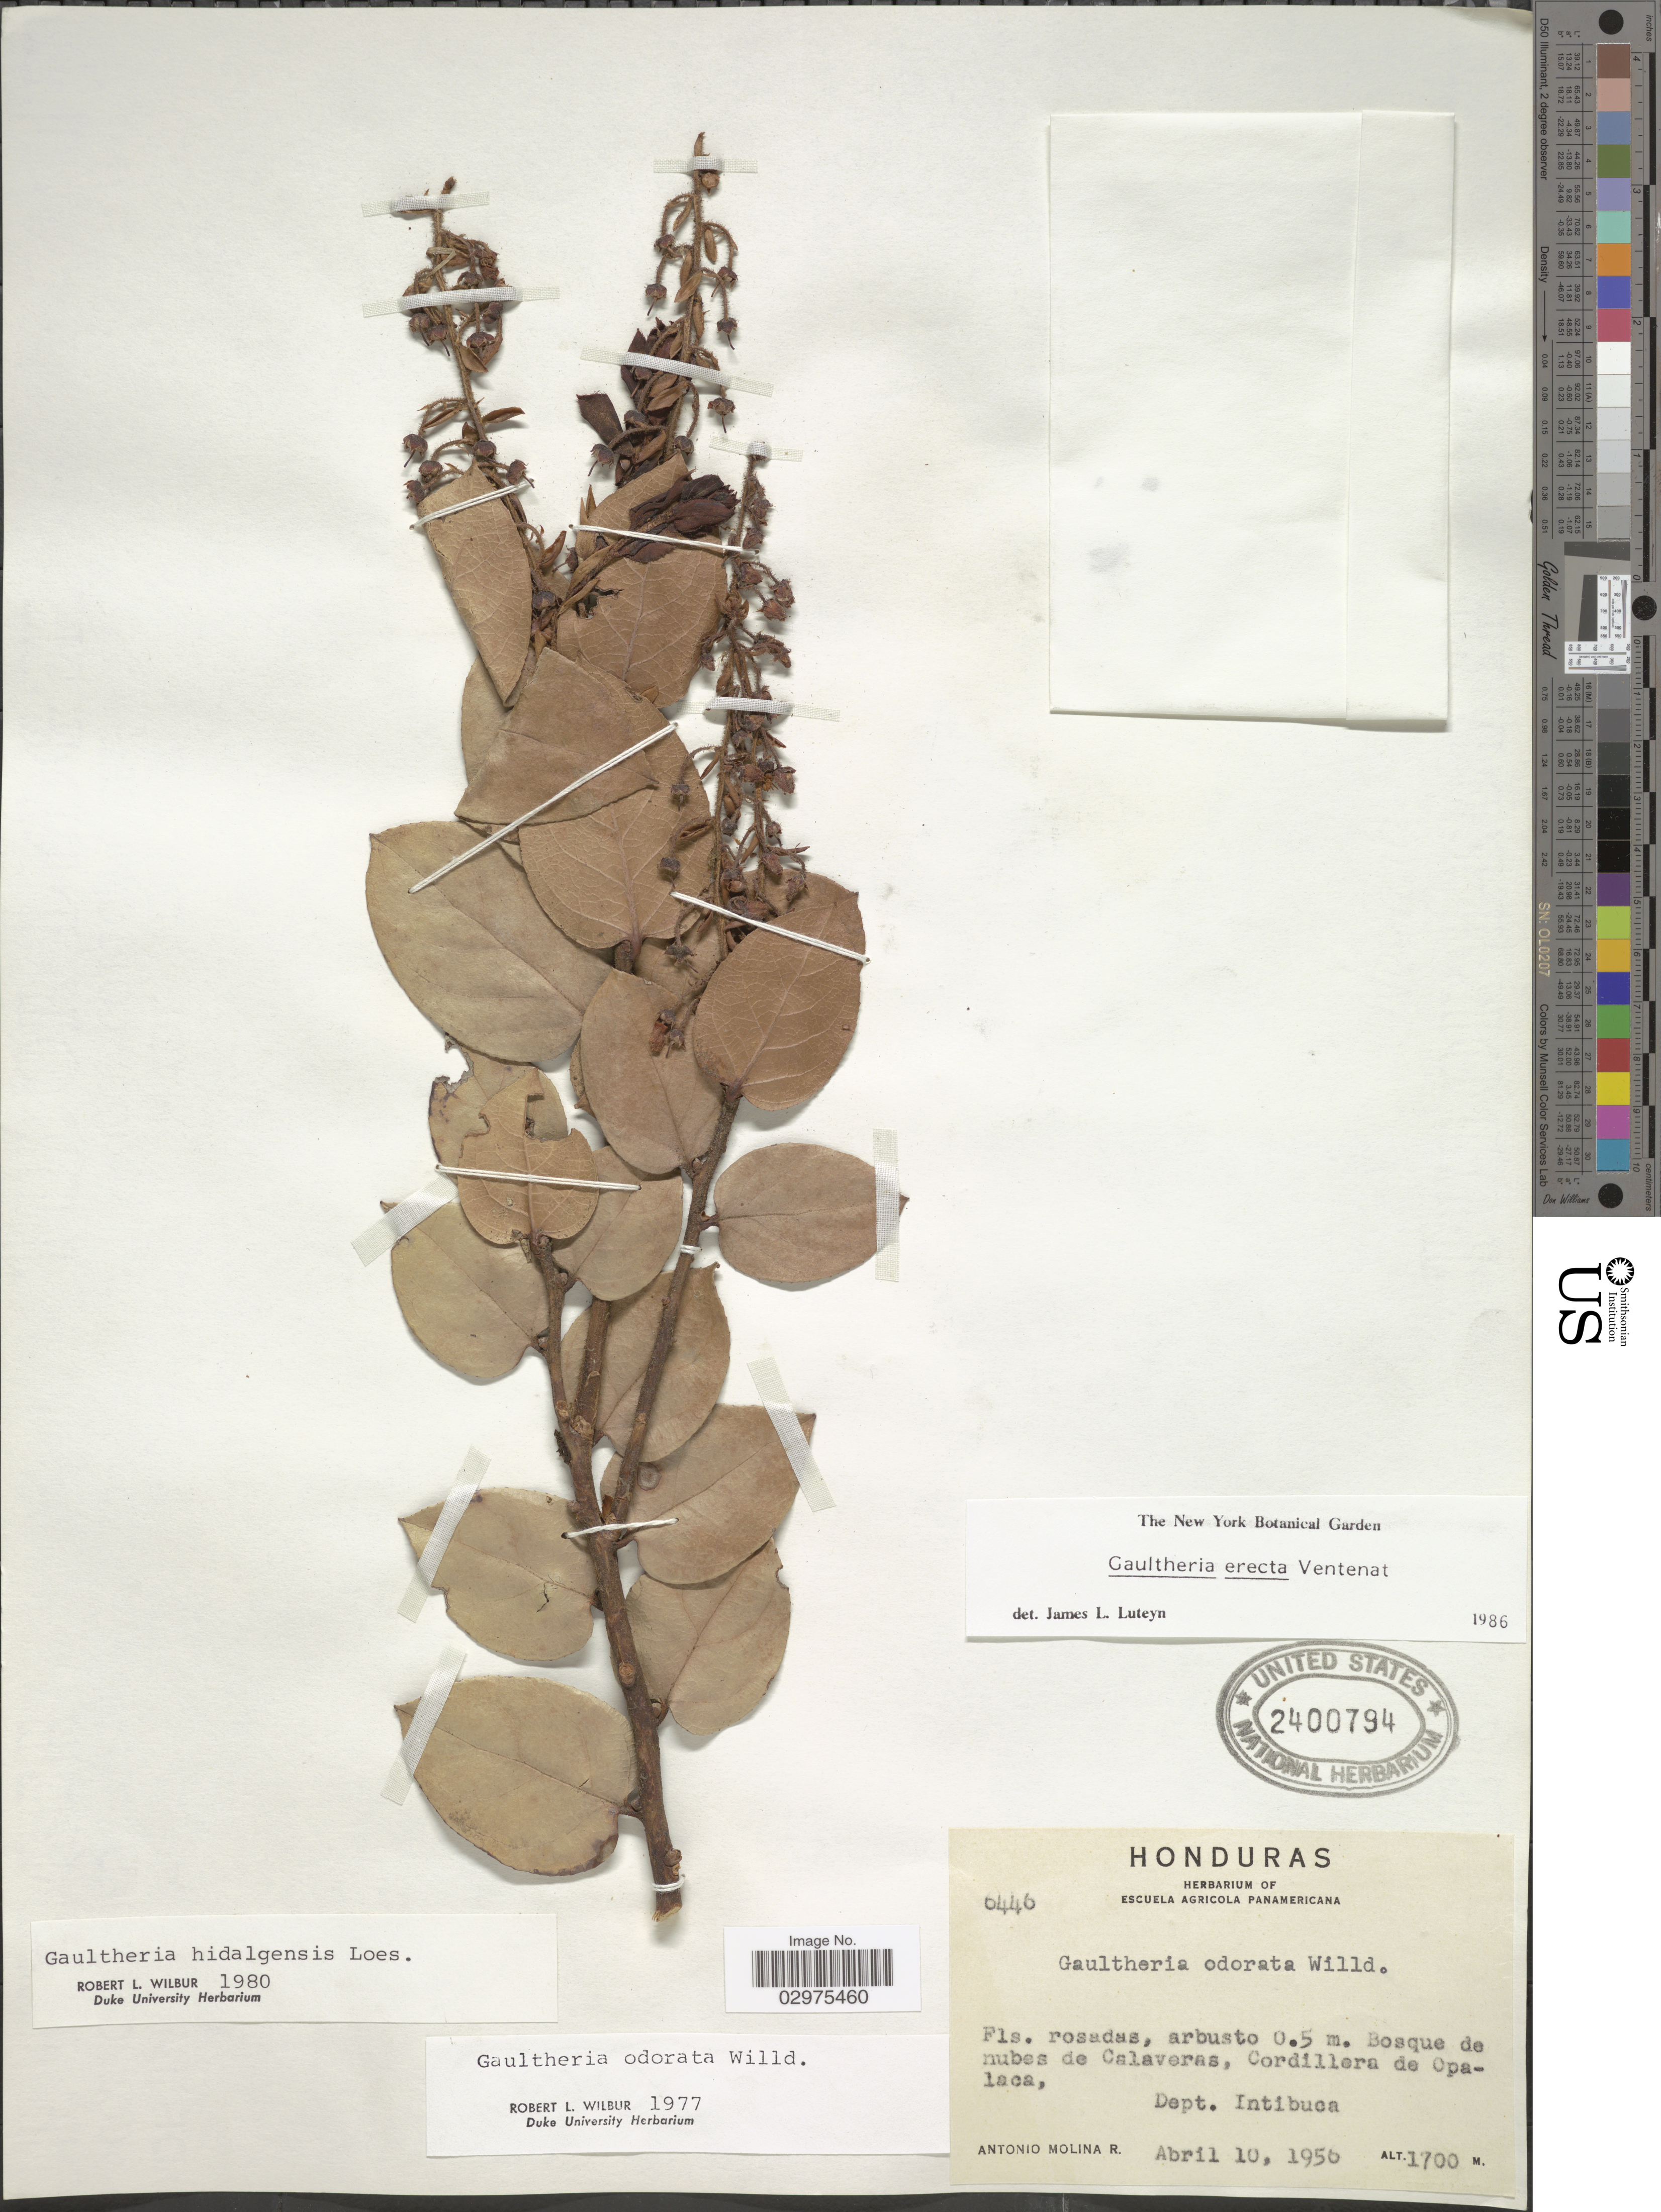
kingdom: Plantae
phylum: Tracheophyta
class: Magnoliopsida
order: Ericales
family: Ericaceae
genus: Gaultheria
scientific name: Gaultheria erecta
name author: Vent.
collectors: A. Molina R.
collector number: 6446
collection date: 1956-04-10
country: Honduras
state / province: Intibuca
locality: Bosque de nubes de Calaveras, Cordillera de Opalaca, Dept. Intibuca.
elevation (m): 1700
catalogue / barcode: US 2400794